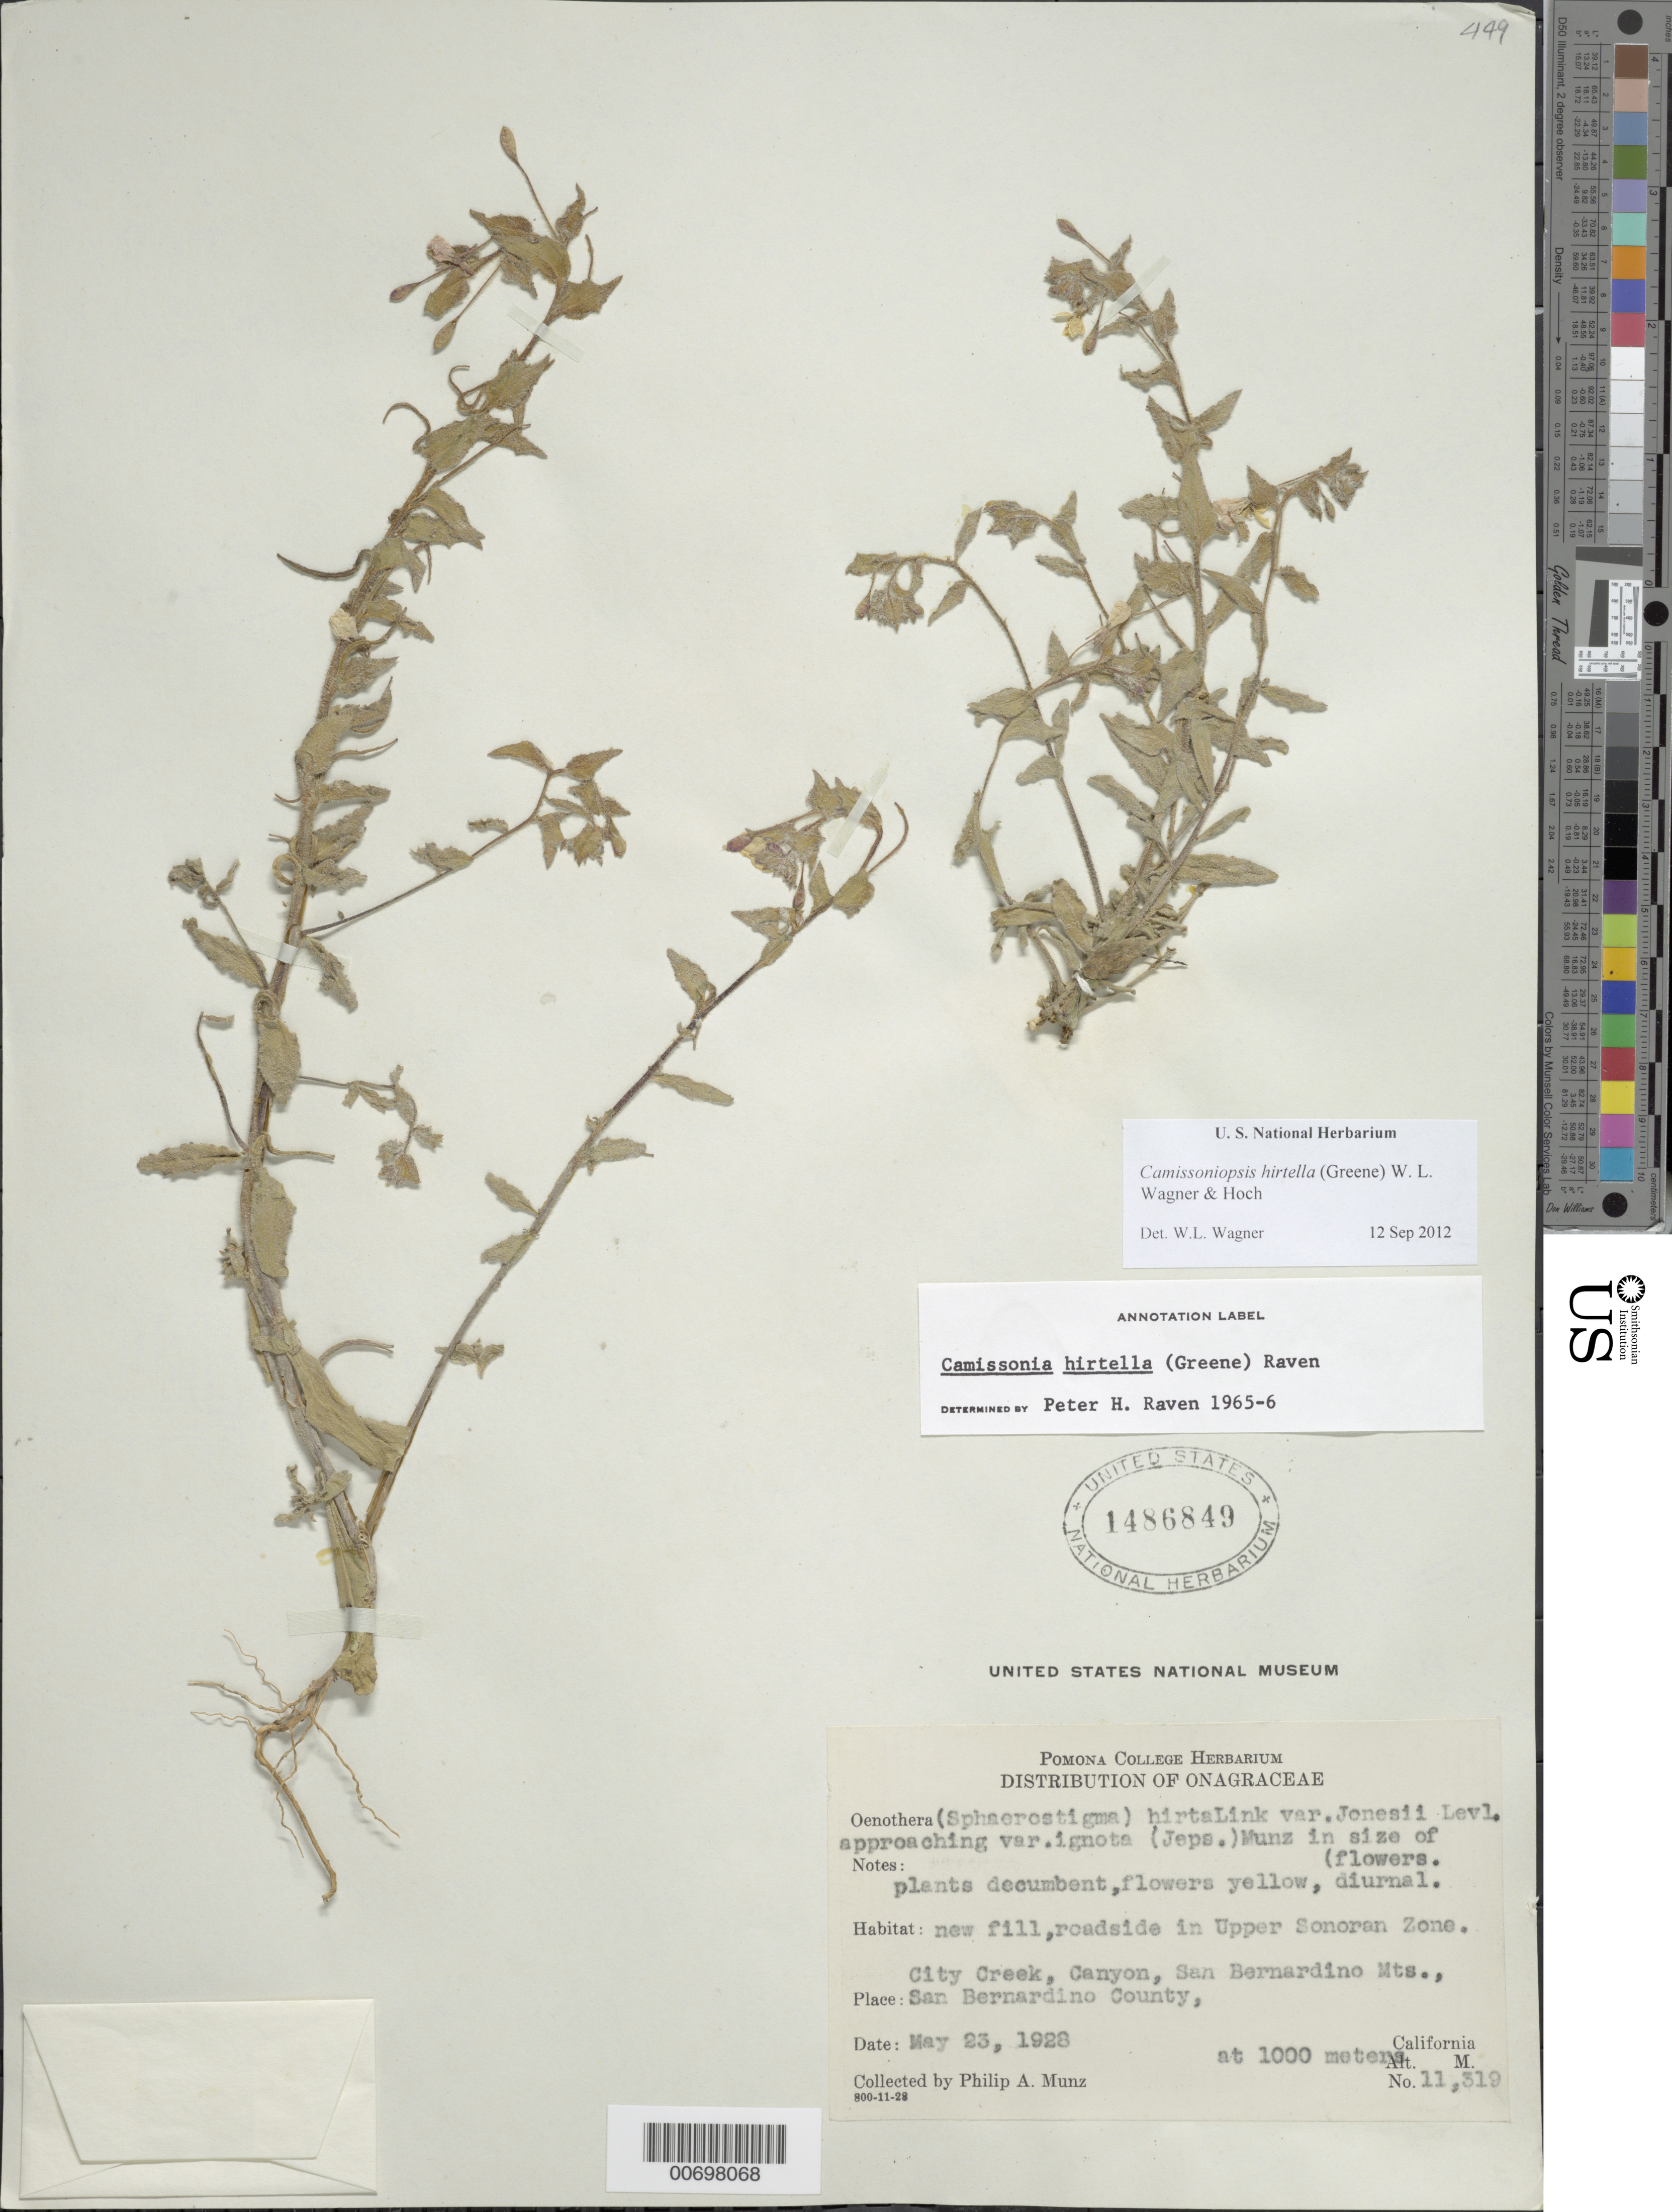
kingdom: Plantae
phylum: Tracheophyta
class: Magnoliopsida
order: Myrtales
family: Onagraceae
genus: Camissoniopsis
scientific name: Camissoniopsis hirtella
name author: (Greene) W.L. Wagner & Hoch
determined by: Wagner, W. L., (BOT), Smithsonian Institution - National Museum of Natural History (UNITED STATES)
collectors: P. A. Munz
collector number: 11319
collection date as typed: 23 May 1928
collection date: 1928-05-23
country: United States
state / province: California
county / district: San Bernardino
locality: City Creek, Canyon, San Bernardino Mts.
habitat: new fill, roadside in Upper Sonoran Zone.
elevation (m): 1000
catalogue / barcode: US 1486849